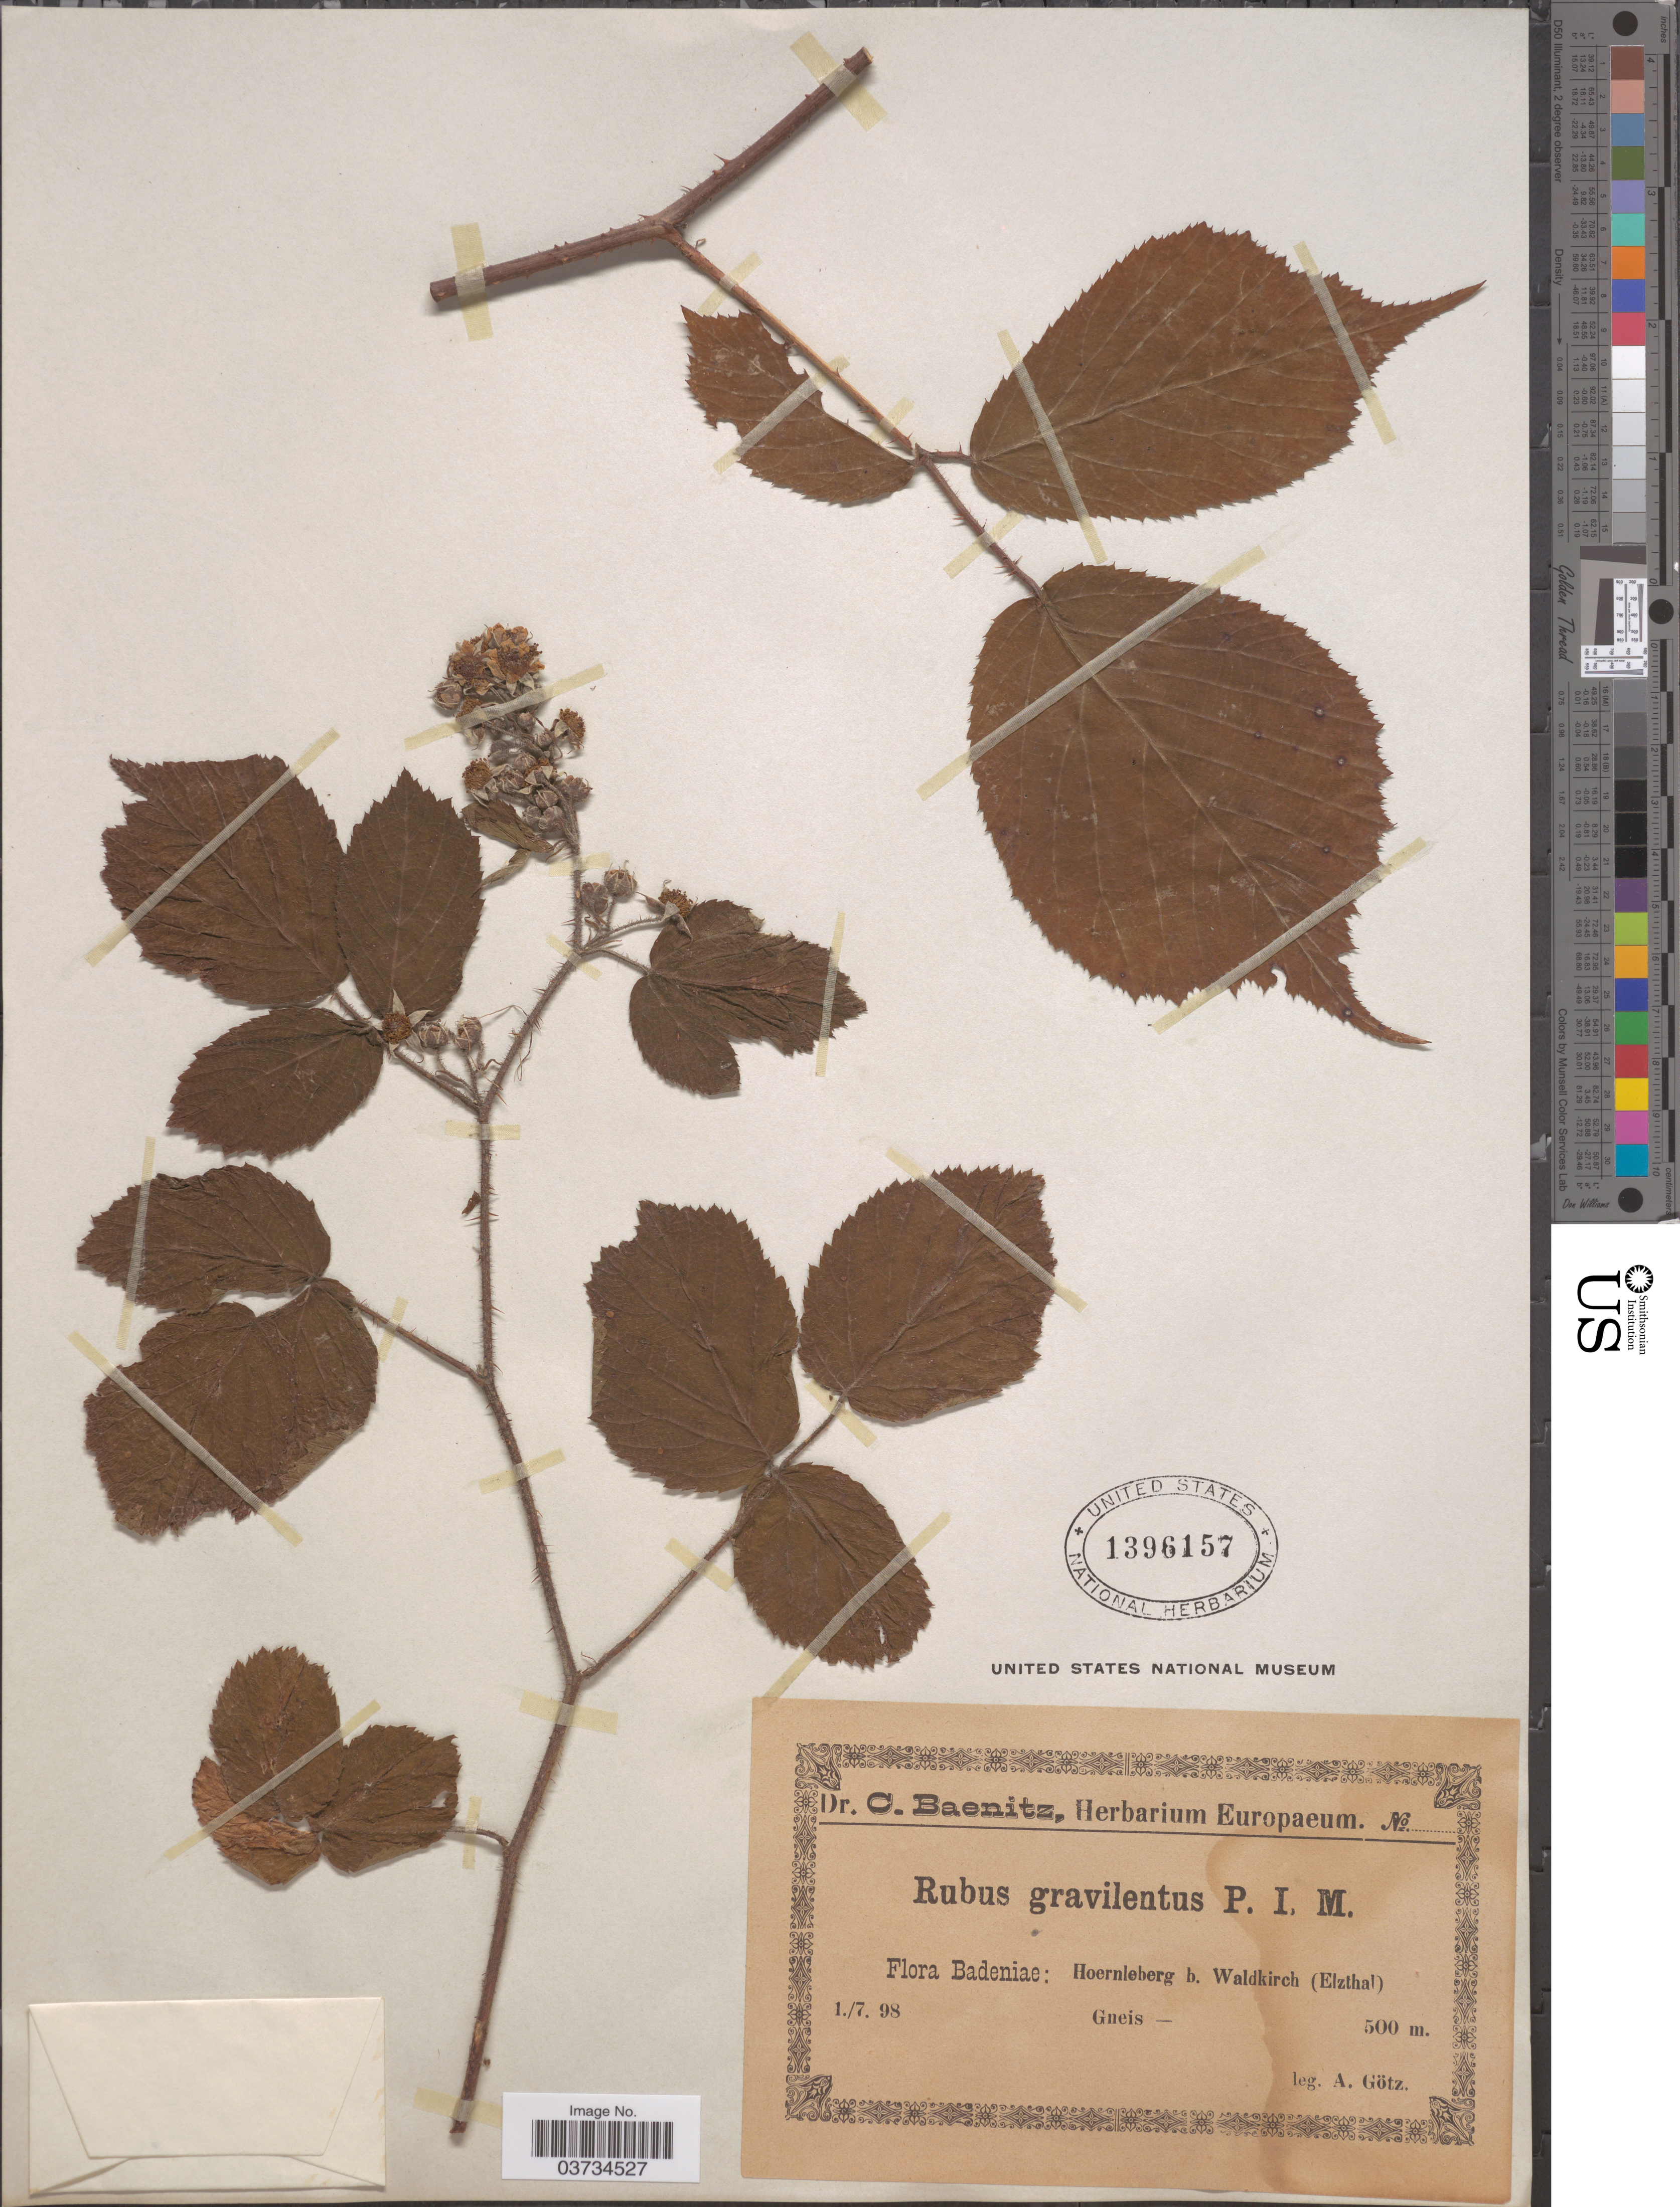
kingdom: Plantae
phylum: Tracheophyta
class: Magnoliopsida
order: Rosales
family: Rosaceae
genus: Rubus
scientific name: Rubus gracilentus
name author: P.J. Müll.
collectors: A. Götz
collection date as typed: Transcribed d/m/y: 1/7/98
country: Germany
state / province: Baden-Württemberg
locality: Badeniæ: Hoernleberg b. Waldkirch (Elzthal).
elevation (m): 500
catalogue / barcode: US 1396157